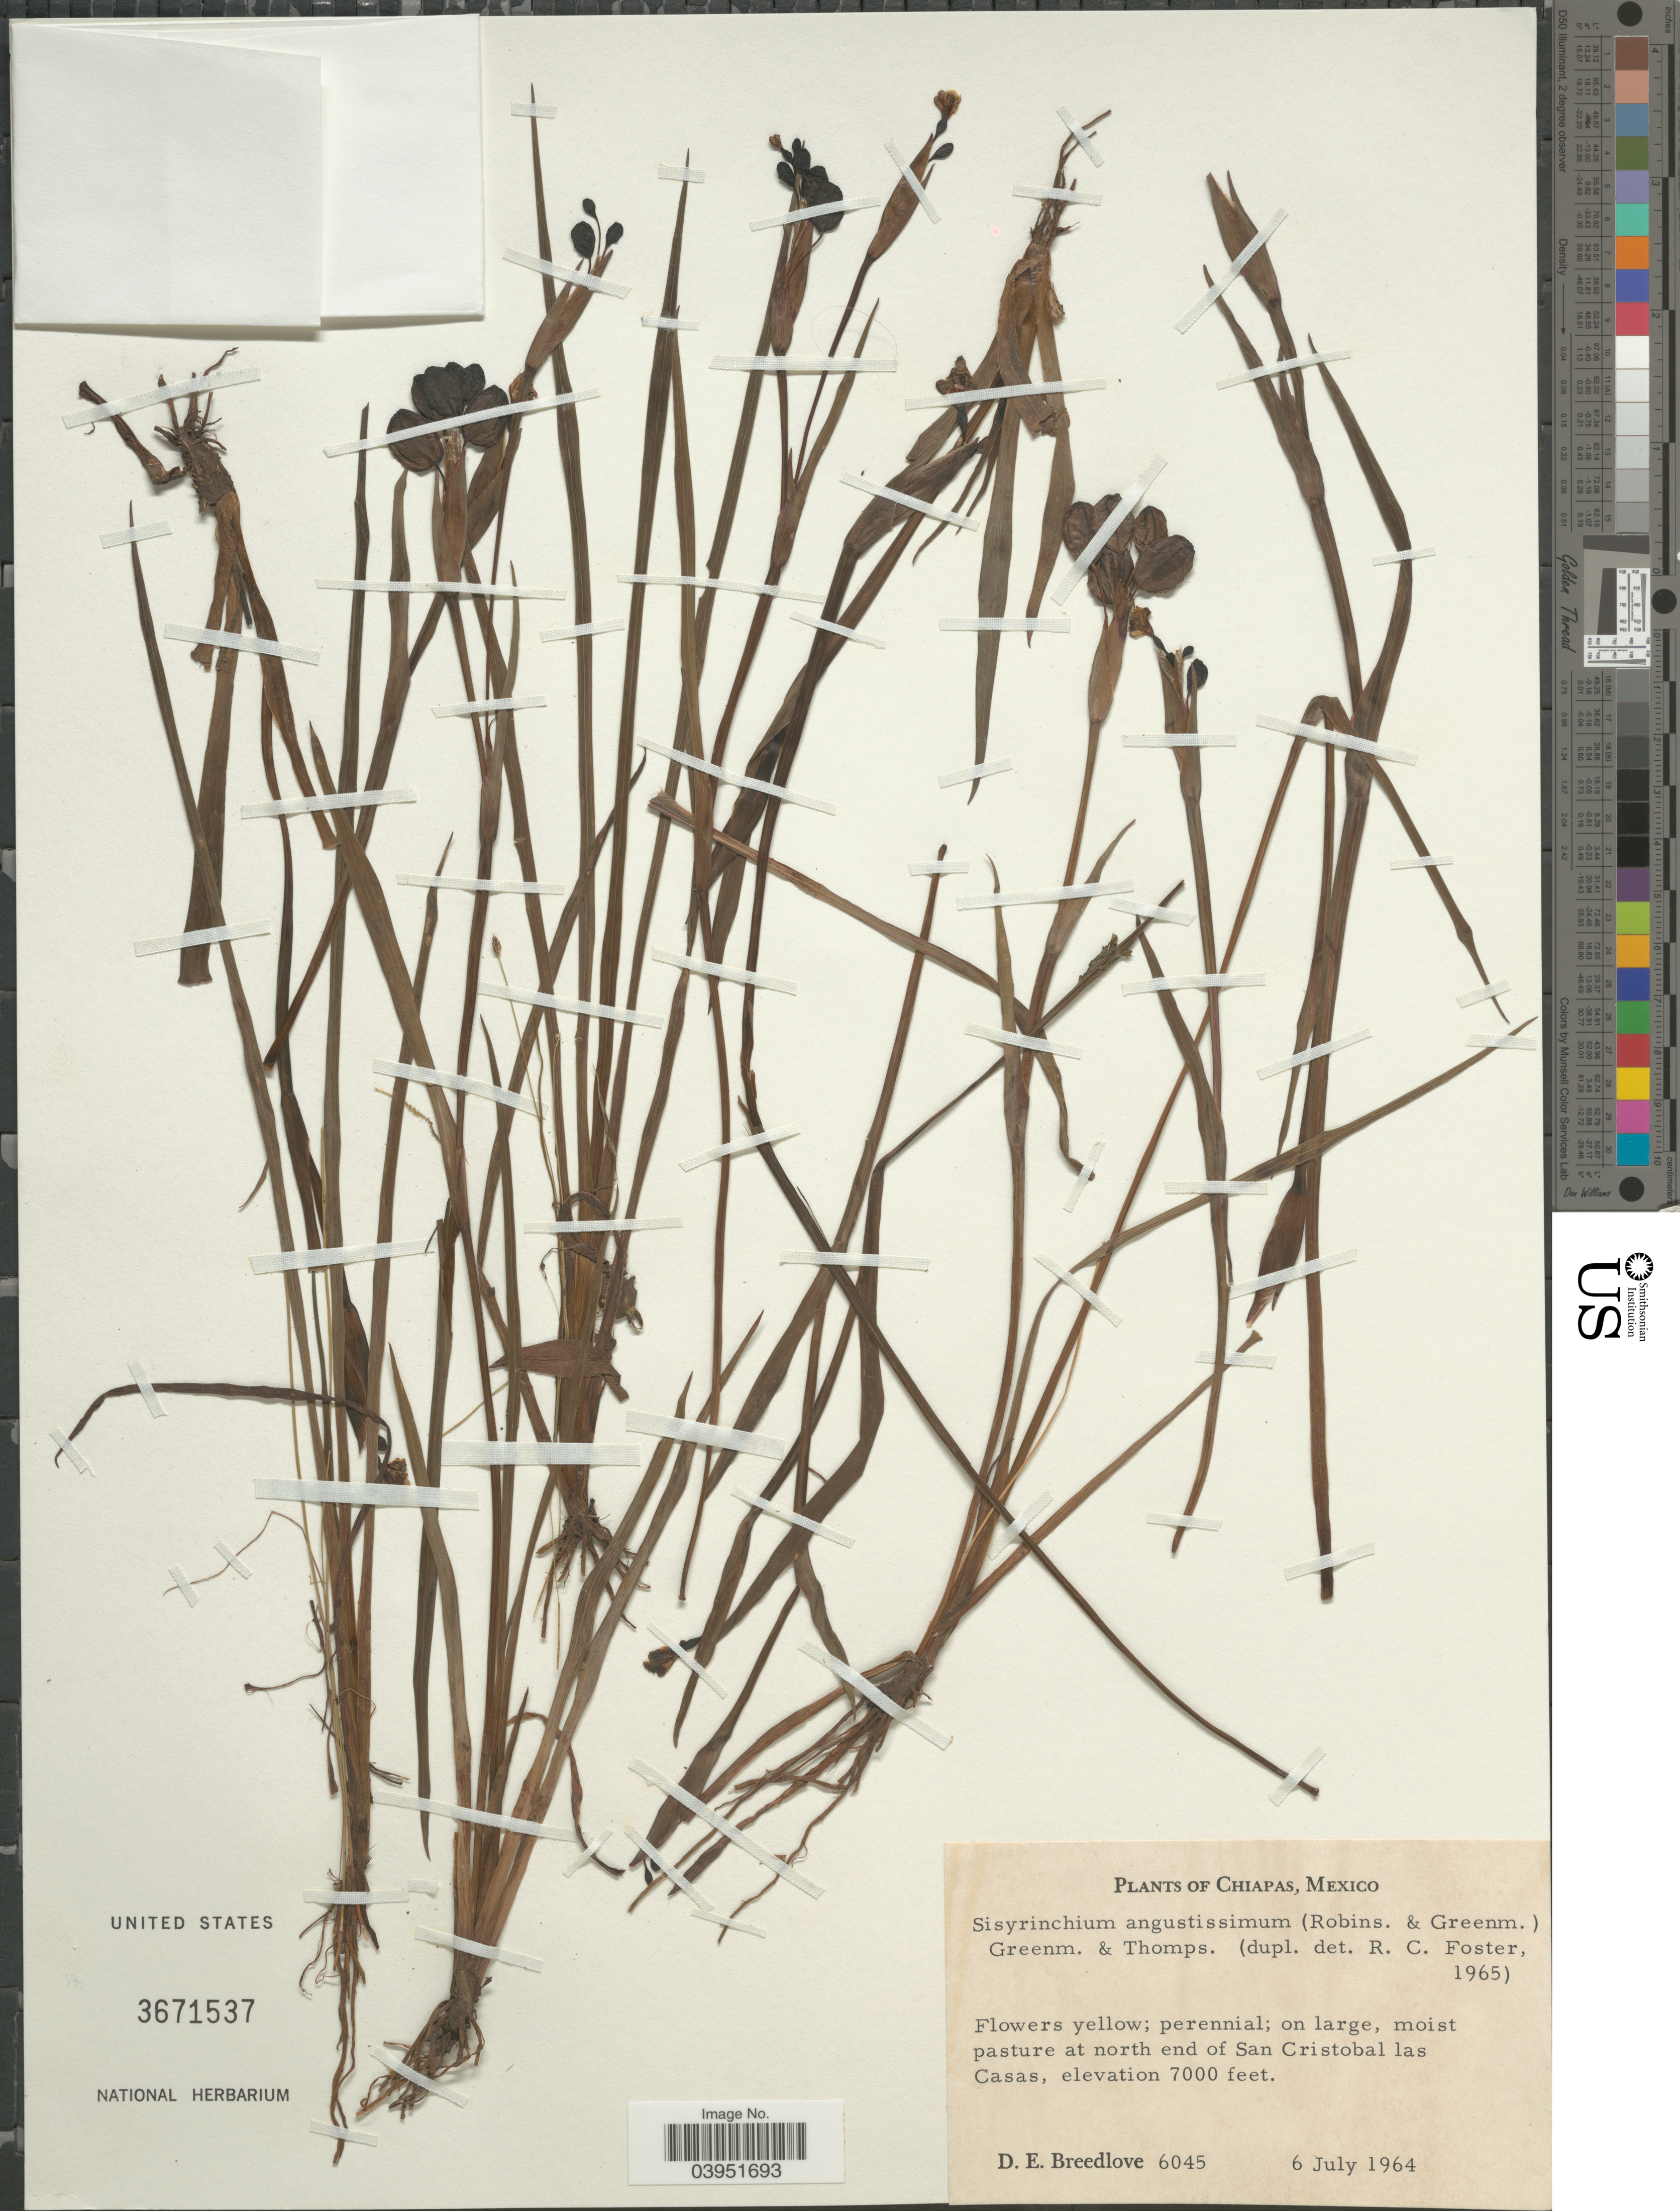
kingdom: Plantae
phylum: Tracheophyta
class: Liliopsida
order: Asparagales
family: Iridaceae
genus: Sisyrinchium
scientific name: Sisyrinchium angustissimum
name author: (B.L. Rob.) Greenm. & C.H. Thomps.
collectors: D. E. Breedlove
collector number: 6045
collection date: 1964-07-06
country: Mexico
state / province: Chiapas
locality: At north end of San Cristobal las Casas.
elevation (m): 2134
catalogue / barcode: US 3671537